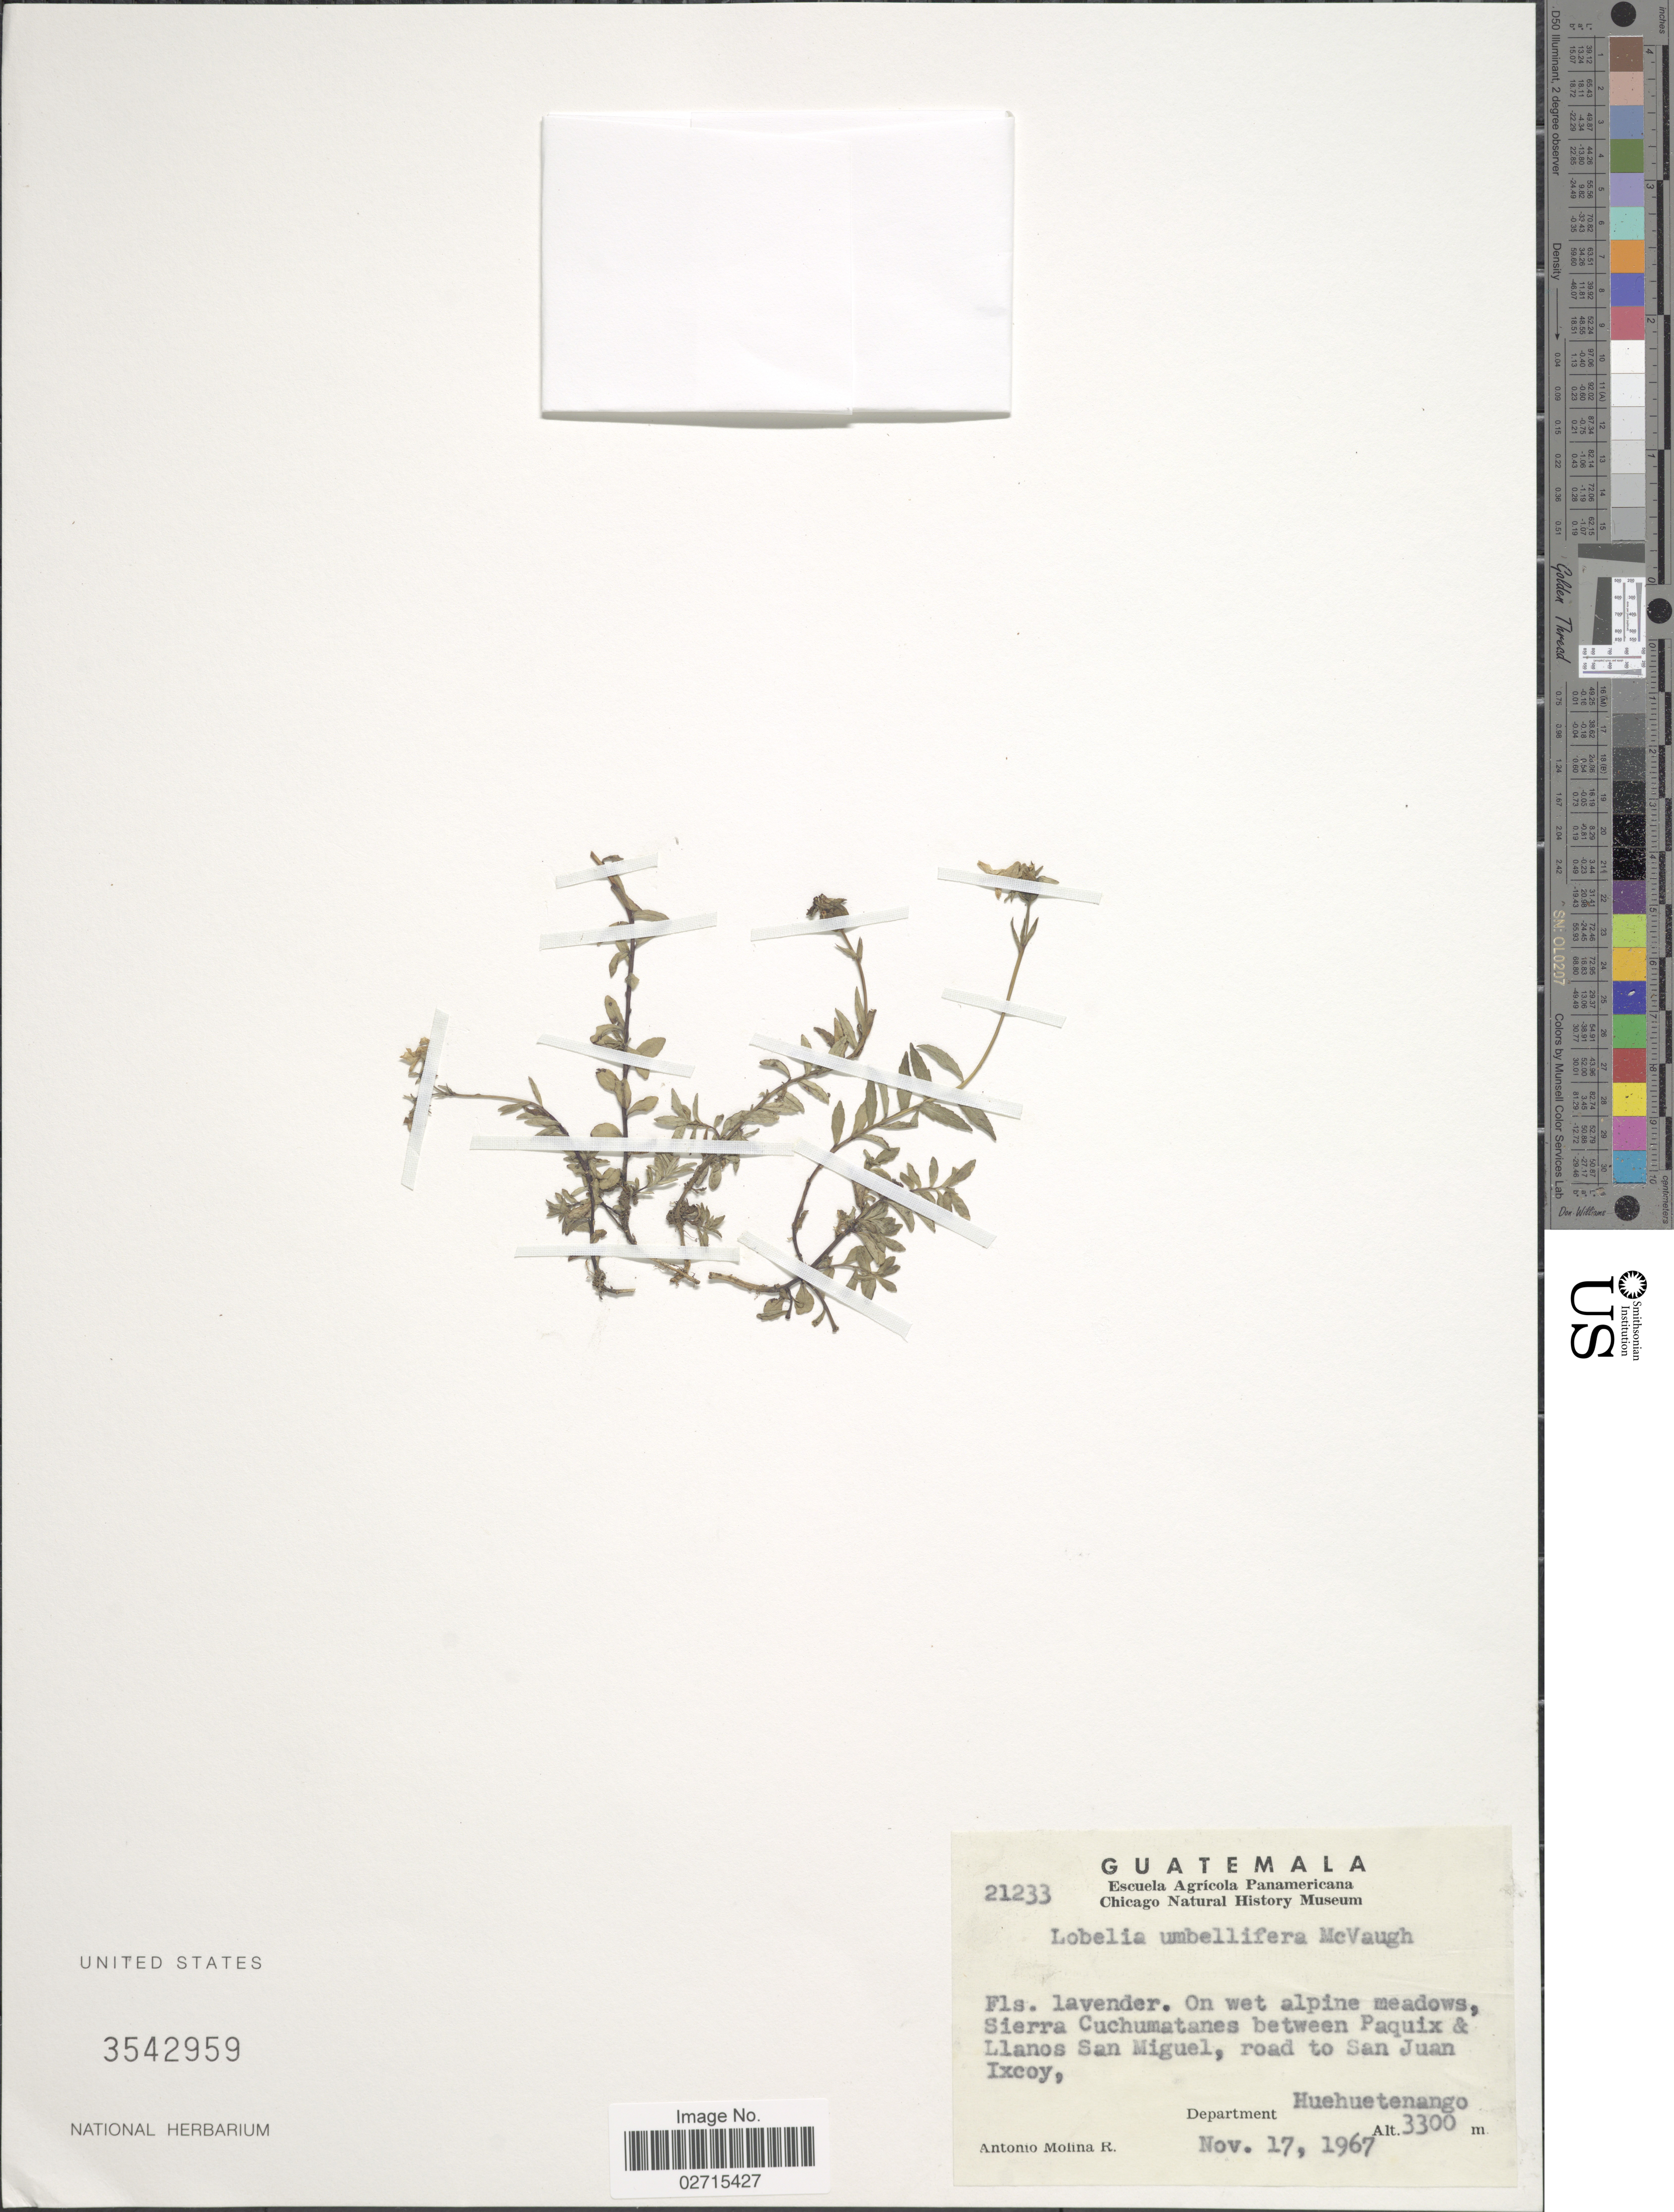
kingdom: Plantae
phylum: Tracheophyta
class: Magnoliopsida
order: Asterales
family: Campanulaceae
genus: Lobelia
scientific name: Lobelia umbellifera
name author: McVaugh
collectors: A. Molina R.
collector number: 21233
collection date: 1967-11-17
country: Guatemala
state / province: Huehuetenango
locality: On wet alpine meadows, Sierra Cuchumatanes between Paquix & Llanos San Miguel, road to San Juan Ixcoy, Department Huehuetenango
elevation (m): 3300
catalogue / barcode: US 3542959